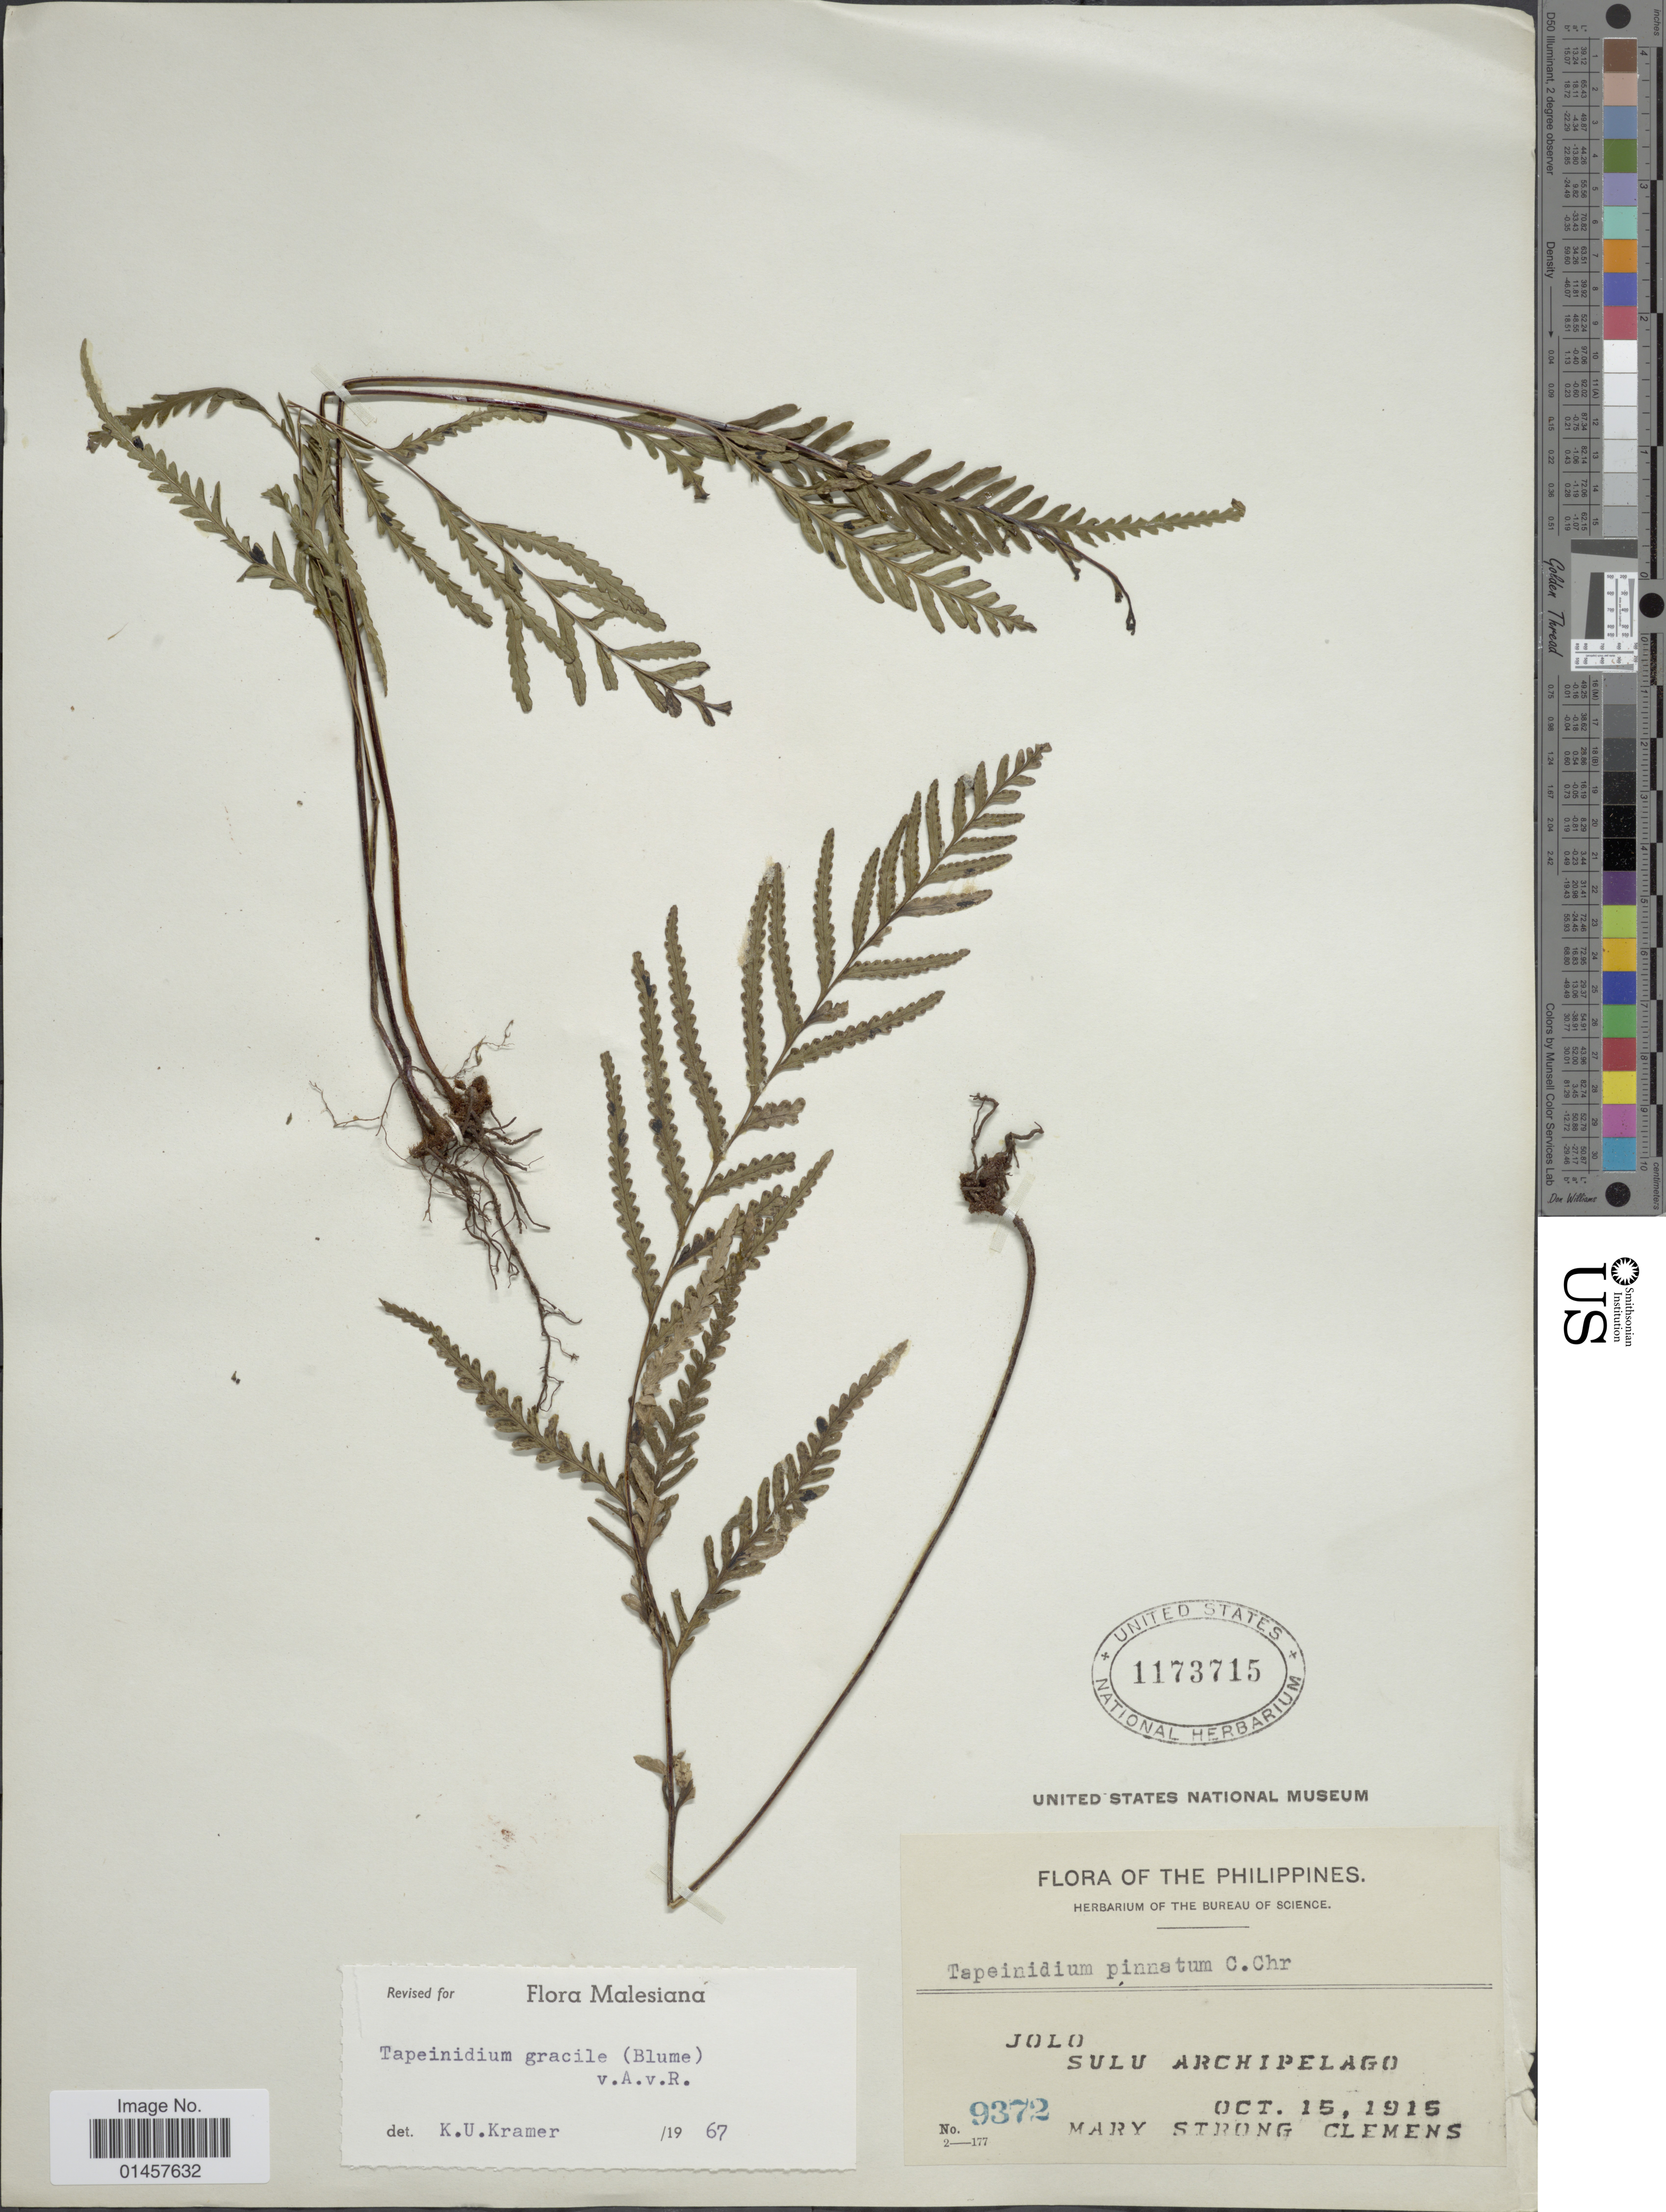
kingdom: Plantae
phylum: Tracheophyta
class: Polypodiopsida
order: Polypodiales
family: Lindsaeaceae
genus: Tapeinidium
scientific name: Tapeinidium gracile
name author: (Blume) Alderw.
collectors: M. S. Clemens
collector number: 9372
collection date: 1915-10-15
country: Philippines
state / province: Muslim Mindanao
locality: Jolo Sulu Archipelago,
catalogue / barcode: US 1173715